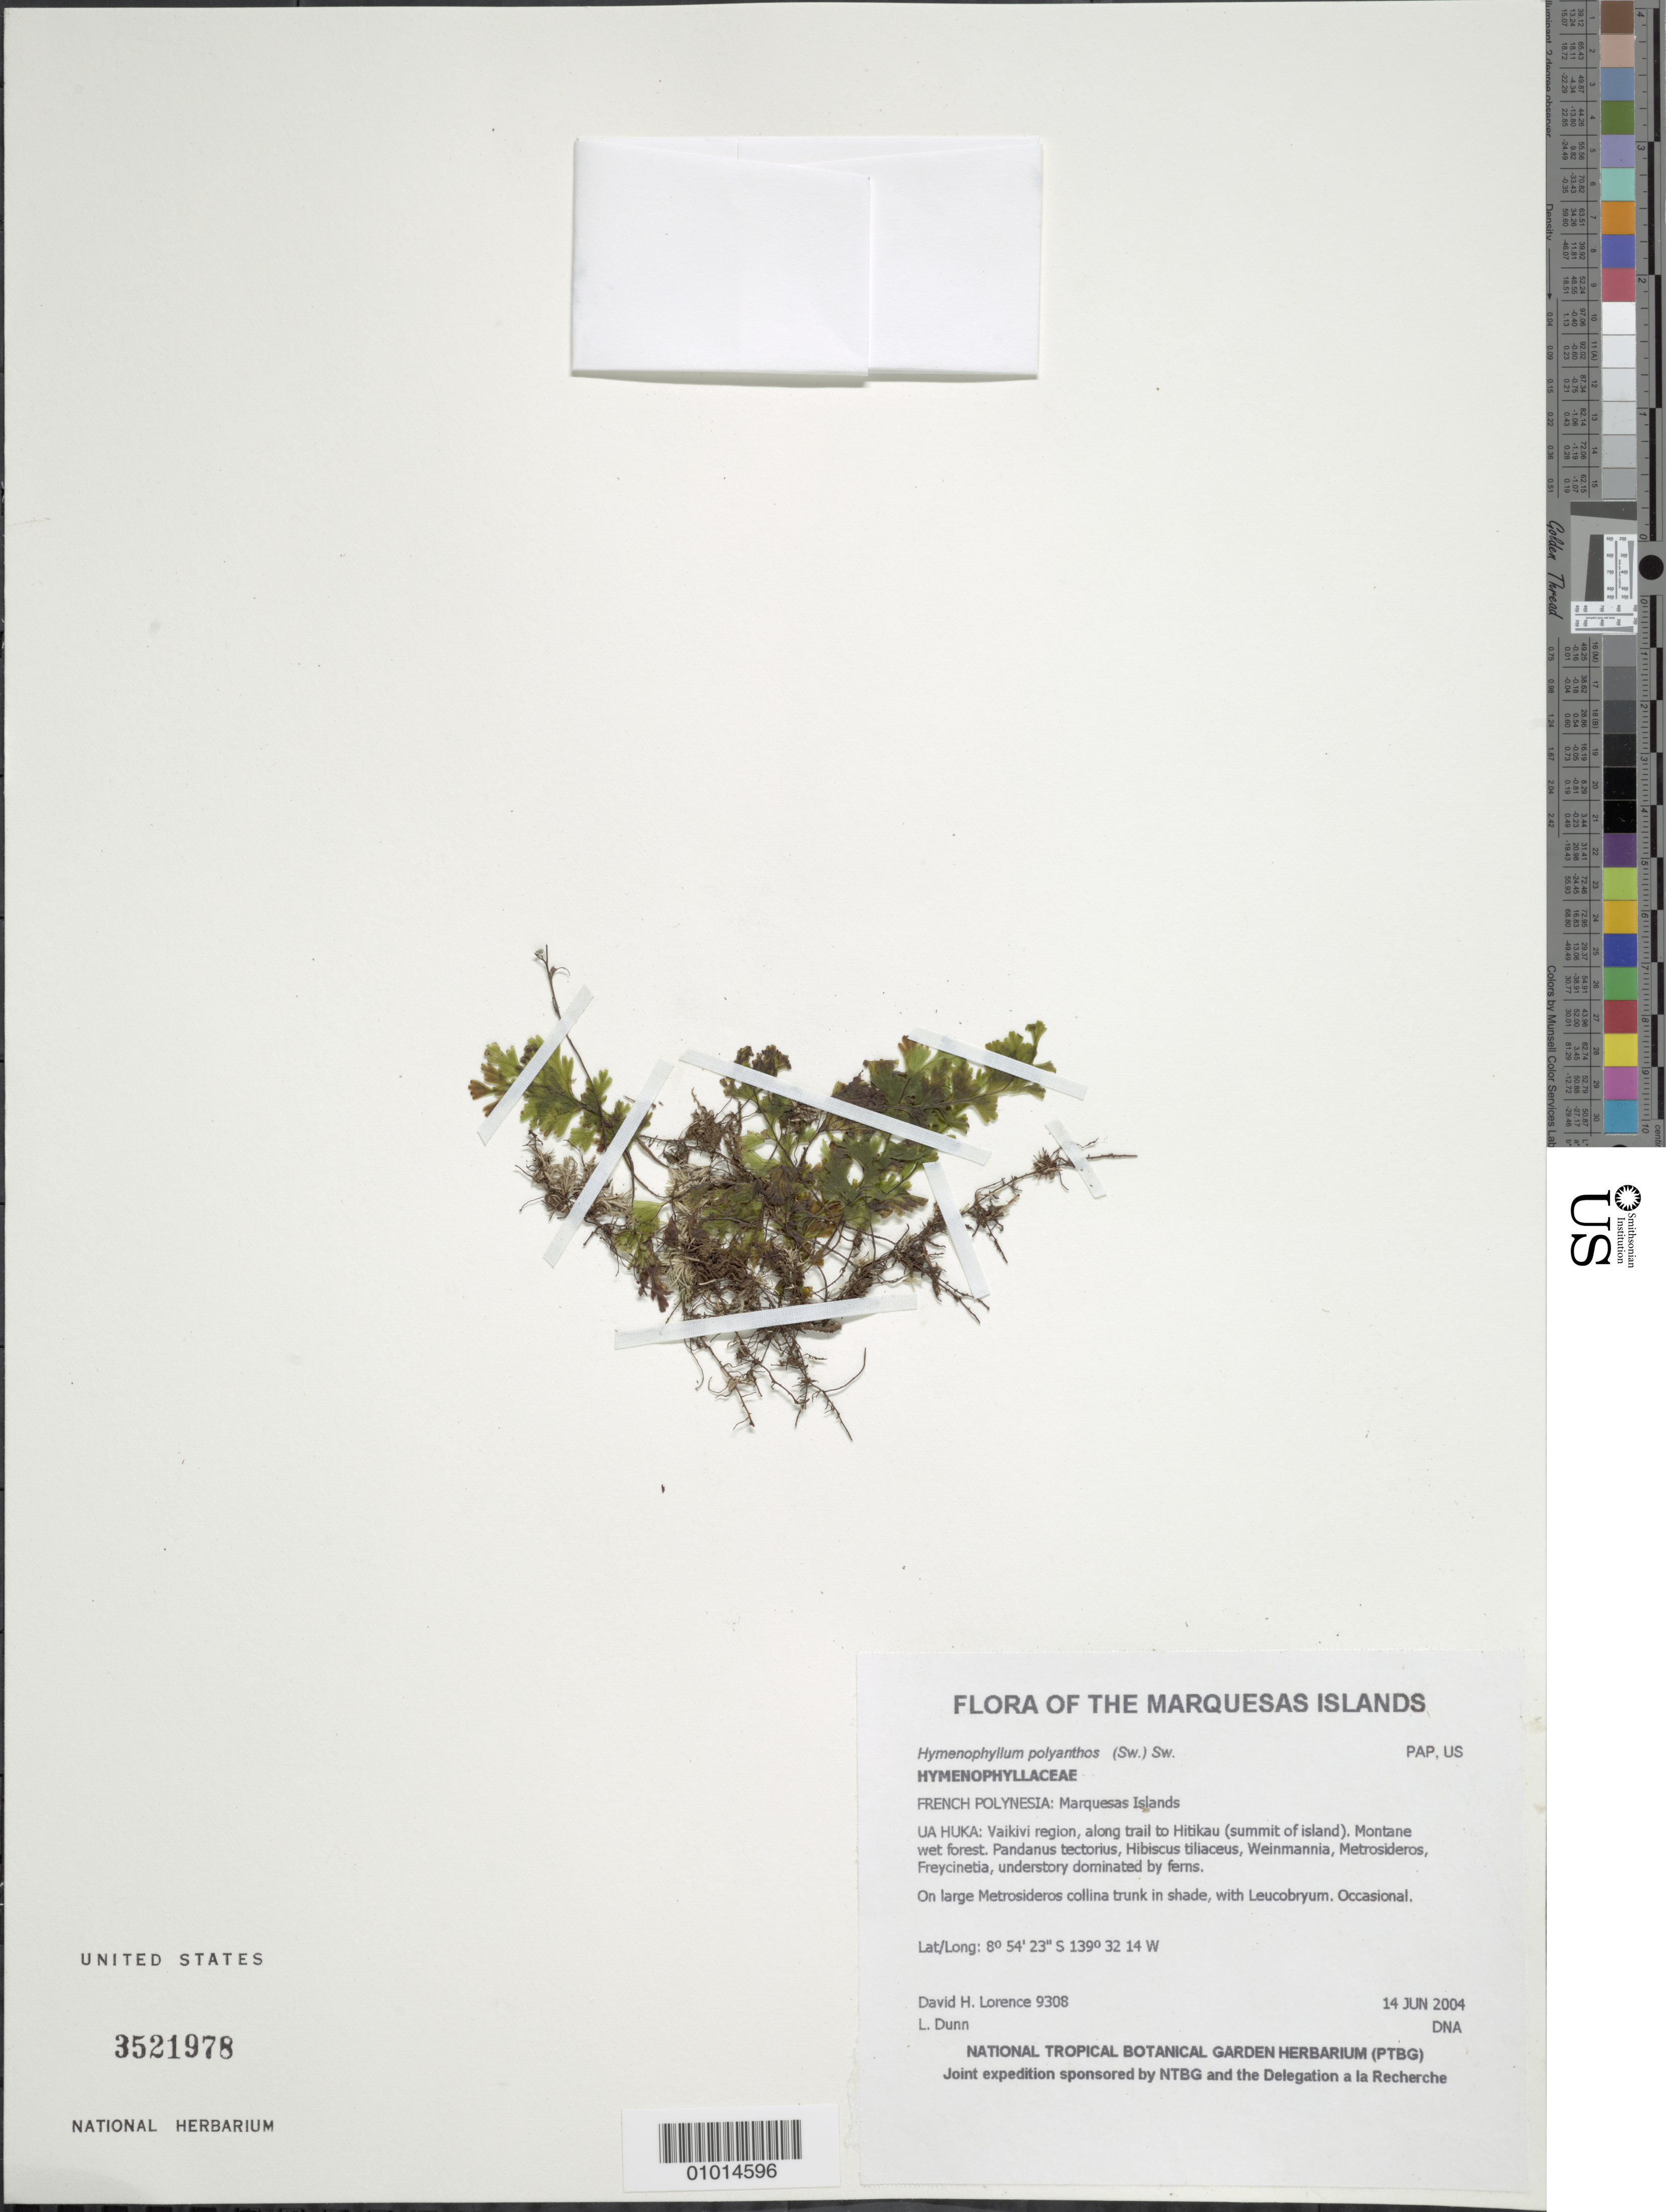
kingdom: Plantae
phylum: Tracheophyta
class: Polypodiopsida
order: Hymenophyllales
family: Hymenophyllaceae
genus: Hymenophyllum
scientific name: Hymenophyllum polyanthos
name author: (Sw.) Sw.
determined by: Lorence, David H., (PTBG), National Tropical Botanical Garden (UNITED STATES)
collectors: D. Lorence & L. Dunn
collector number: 9308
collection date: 2004-06-14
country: French Polynesia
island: Ua Huka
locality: Vaikivi region, along trail to Hitikau (summit of island).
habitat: Montane wet forest.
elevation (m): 570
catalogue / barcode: US 3521978